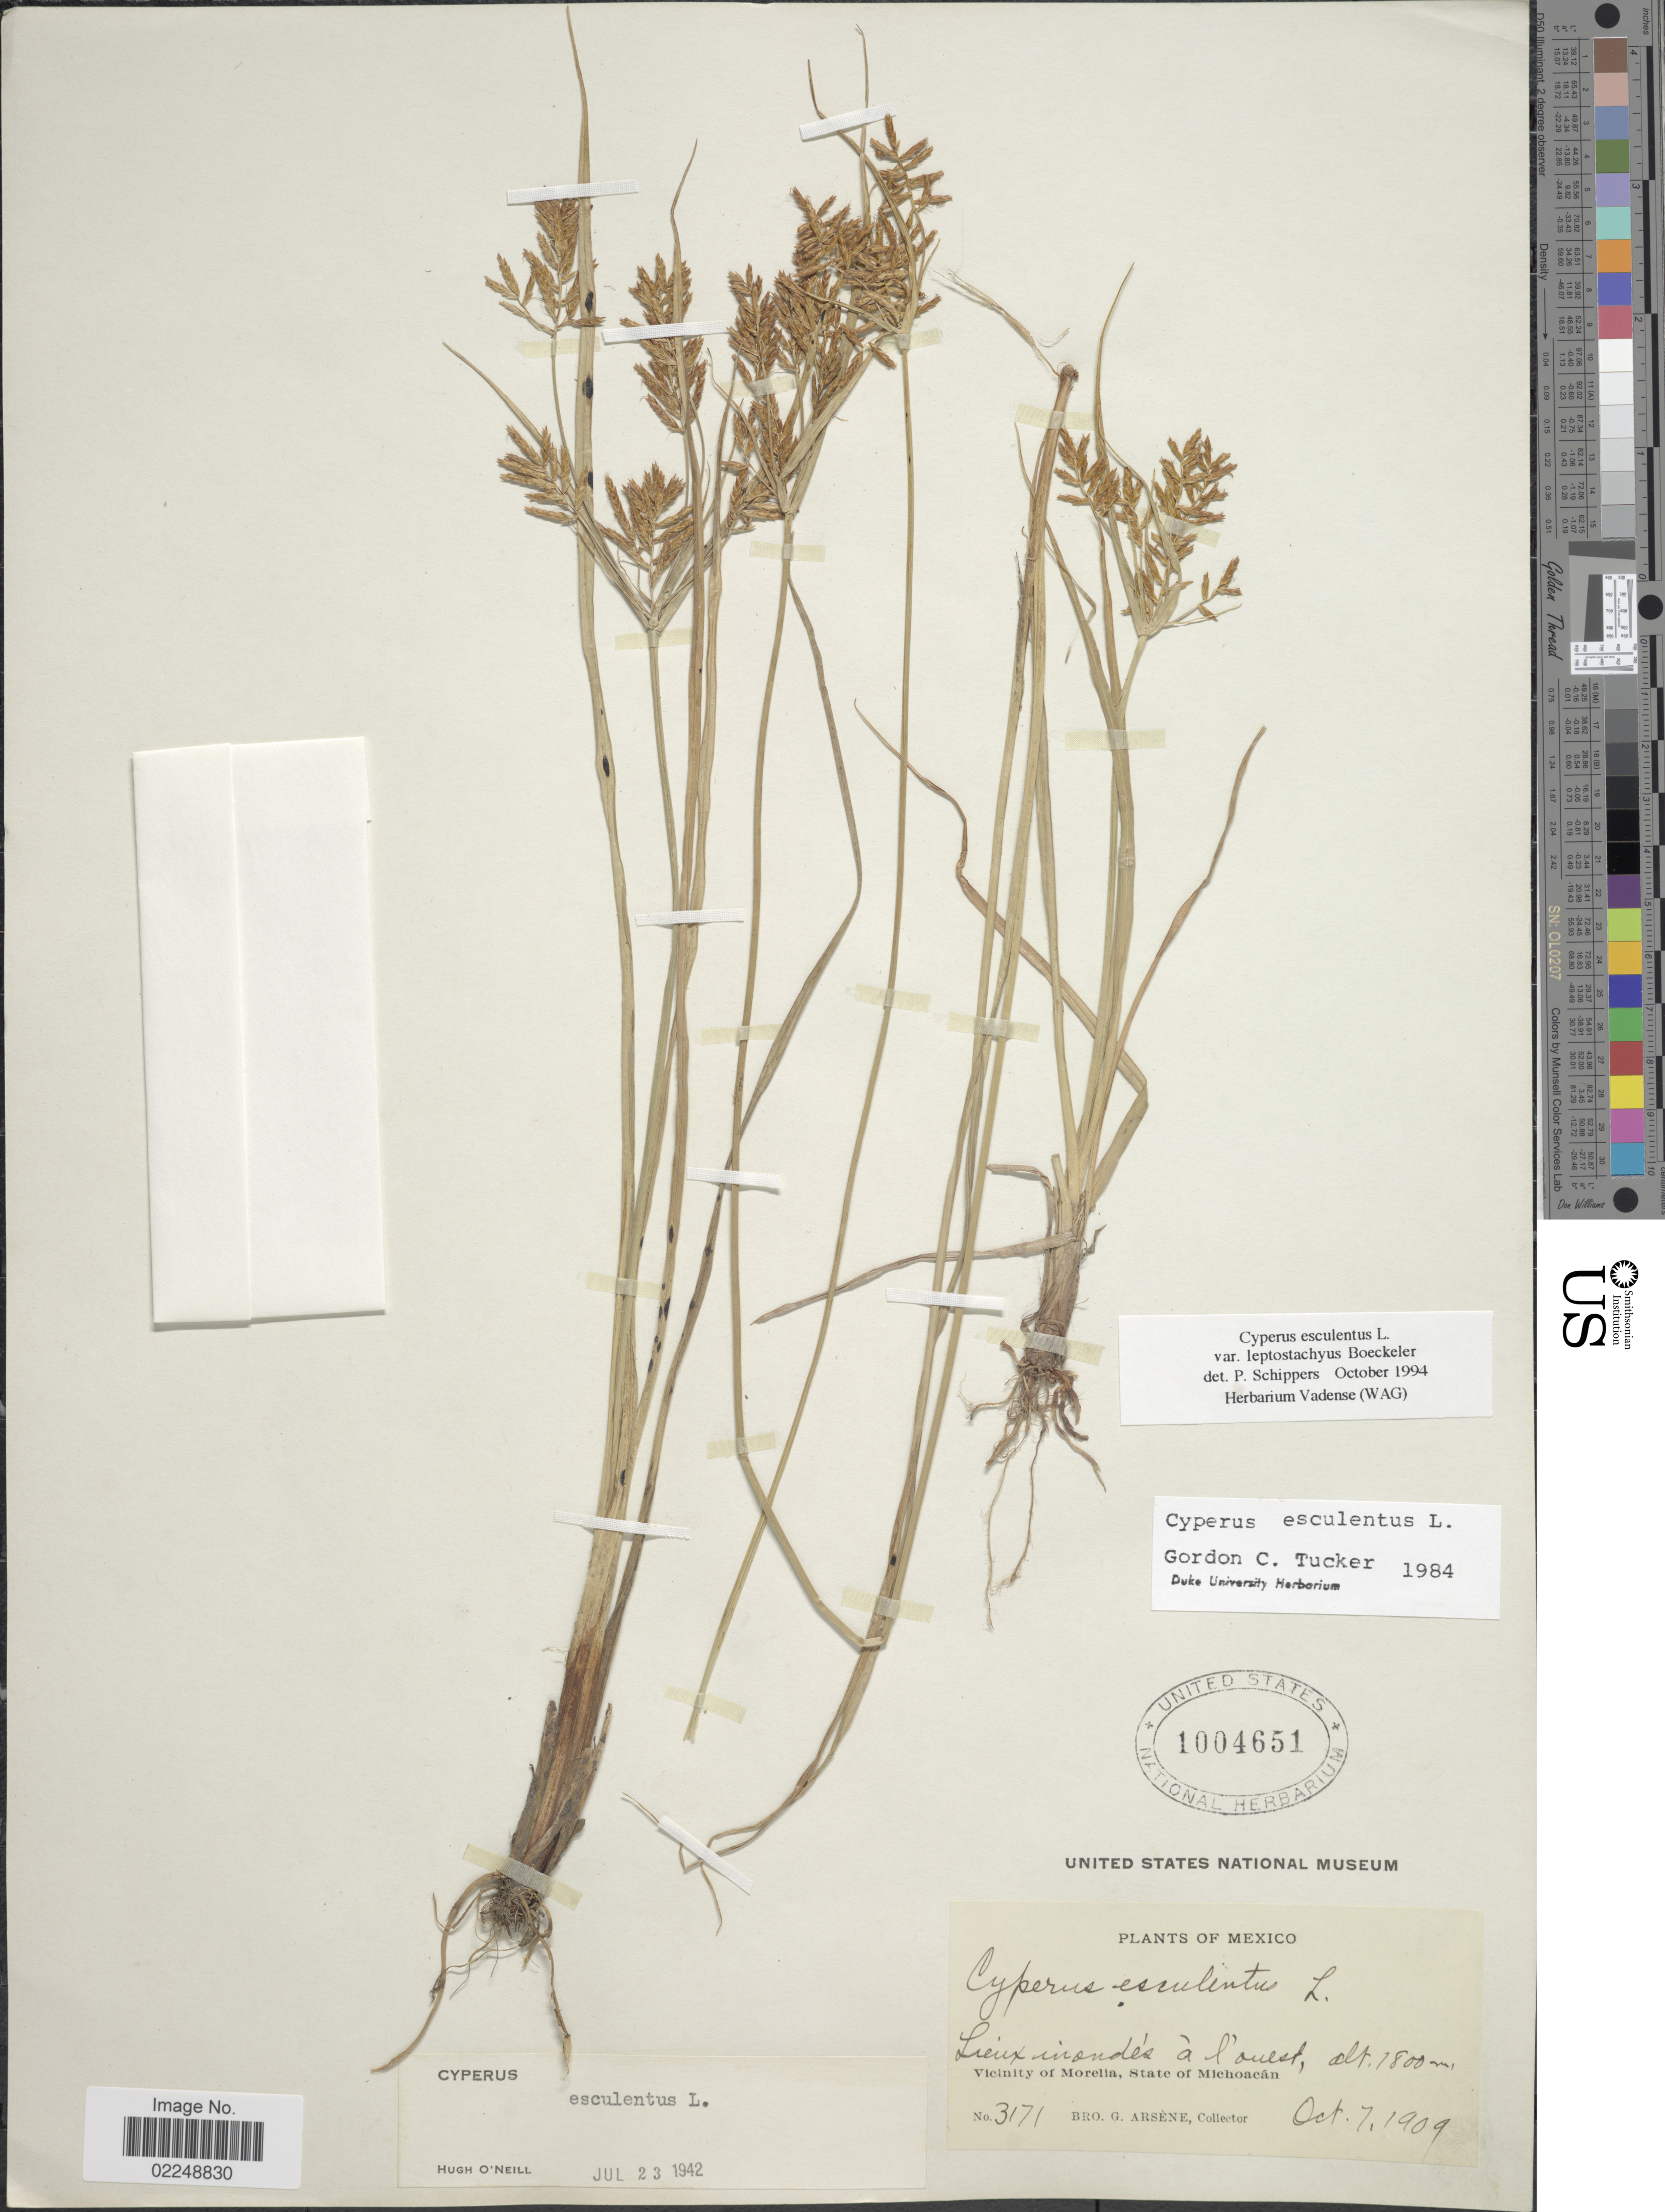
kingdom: Plantae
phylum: Tracheophyta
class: Liliopsida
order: Poales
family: Cyperaceae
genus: Cyperus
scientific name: Cyperus esculentus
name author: L.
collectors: Bro. G. Arsène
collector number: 3171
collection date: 1909-10-07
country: Mexico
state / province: Michoacán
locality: Lieux inondes a l'ouest, Vicinity of Morelia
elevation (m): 1800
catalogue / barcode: US 1004651